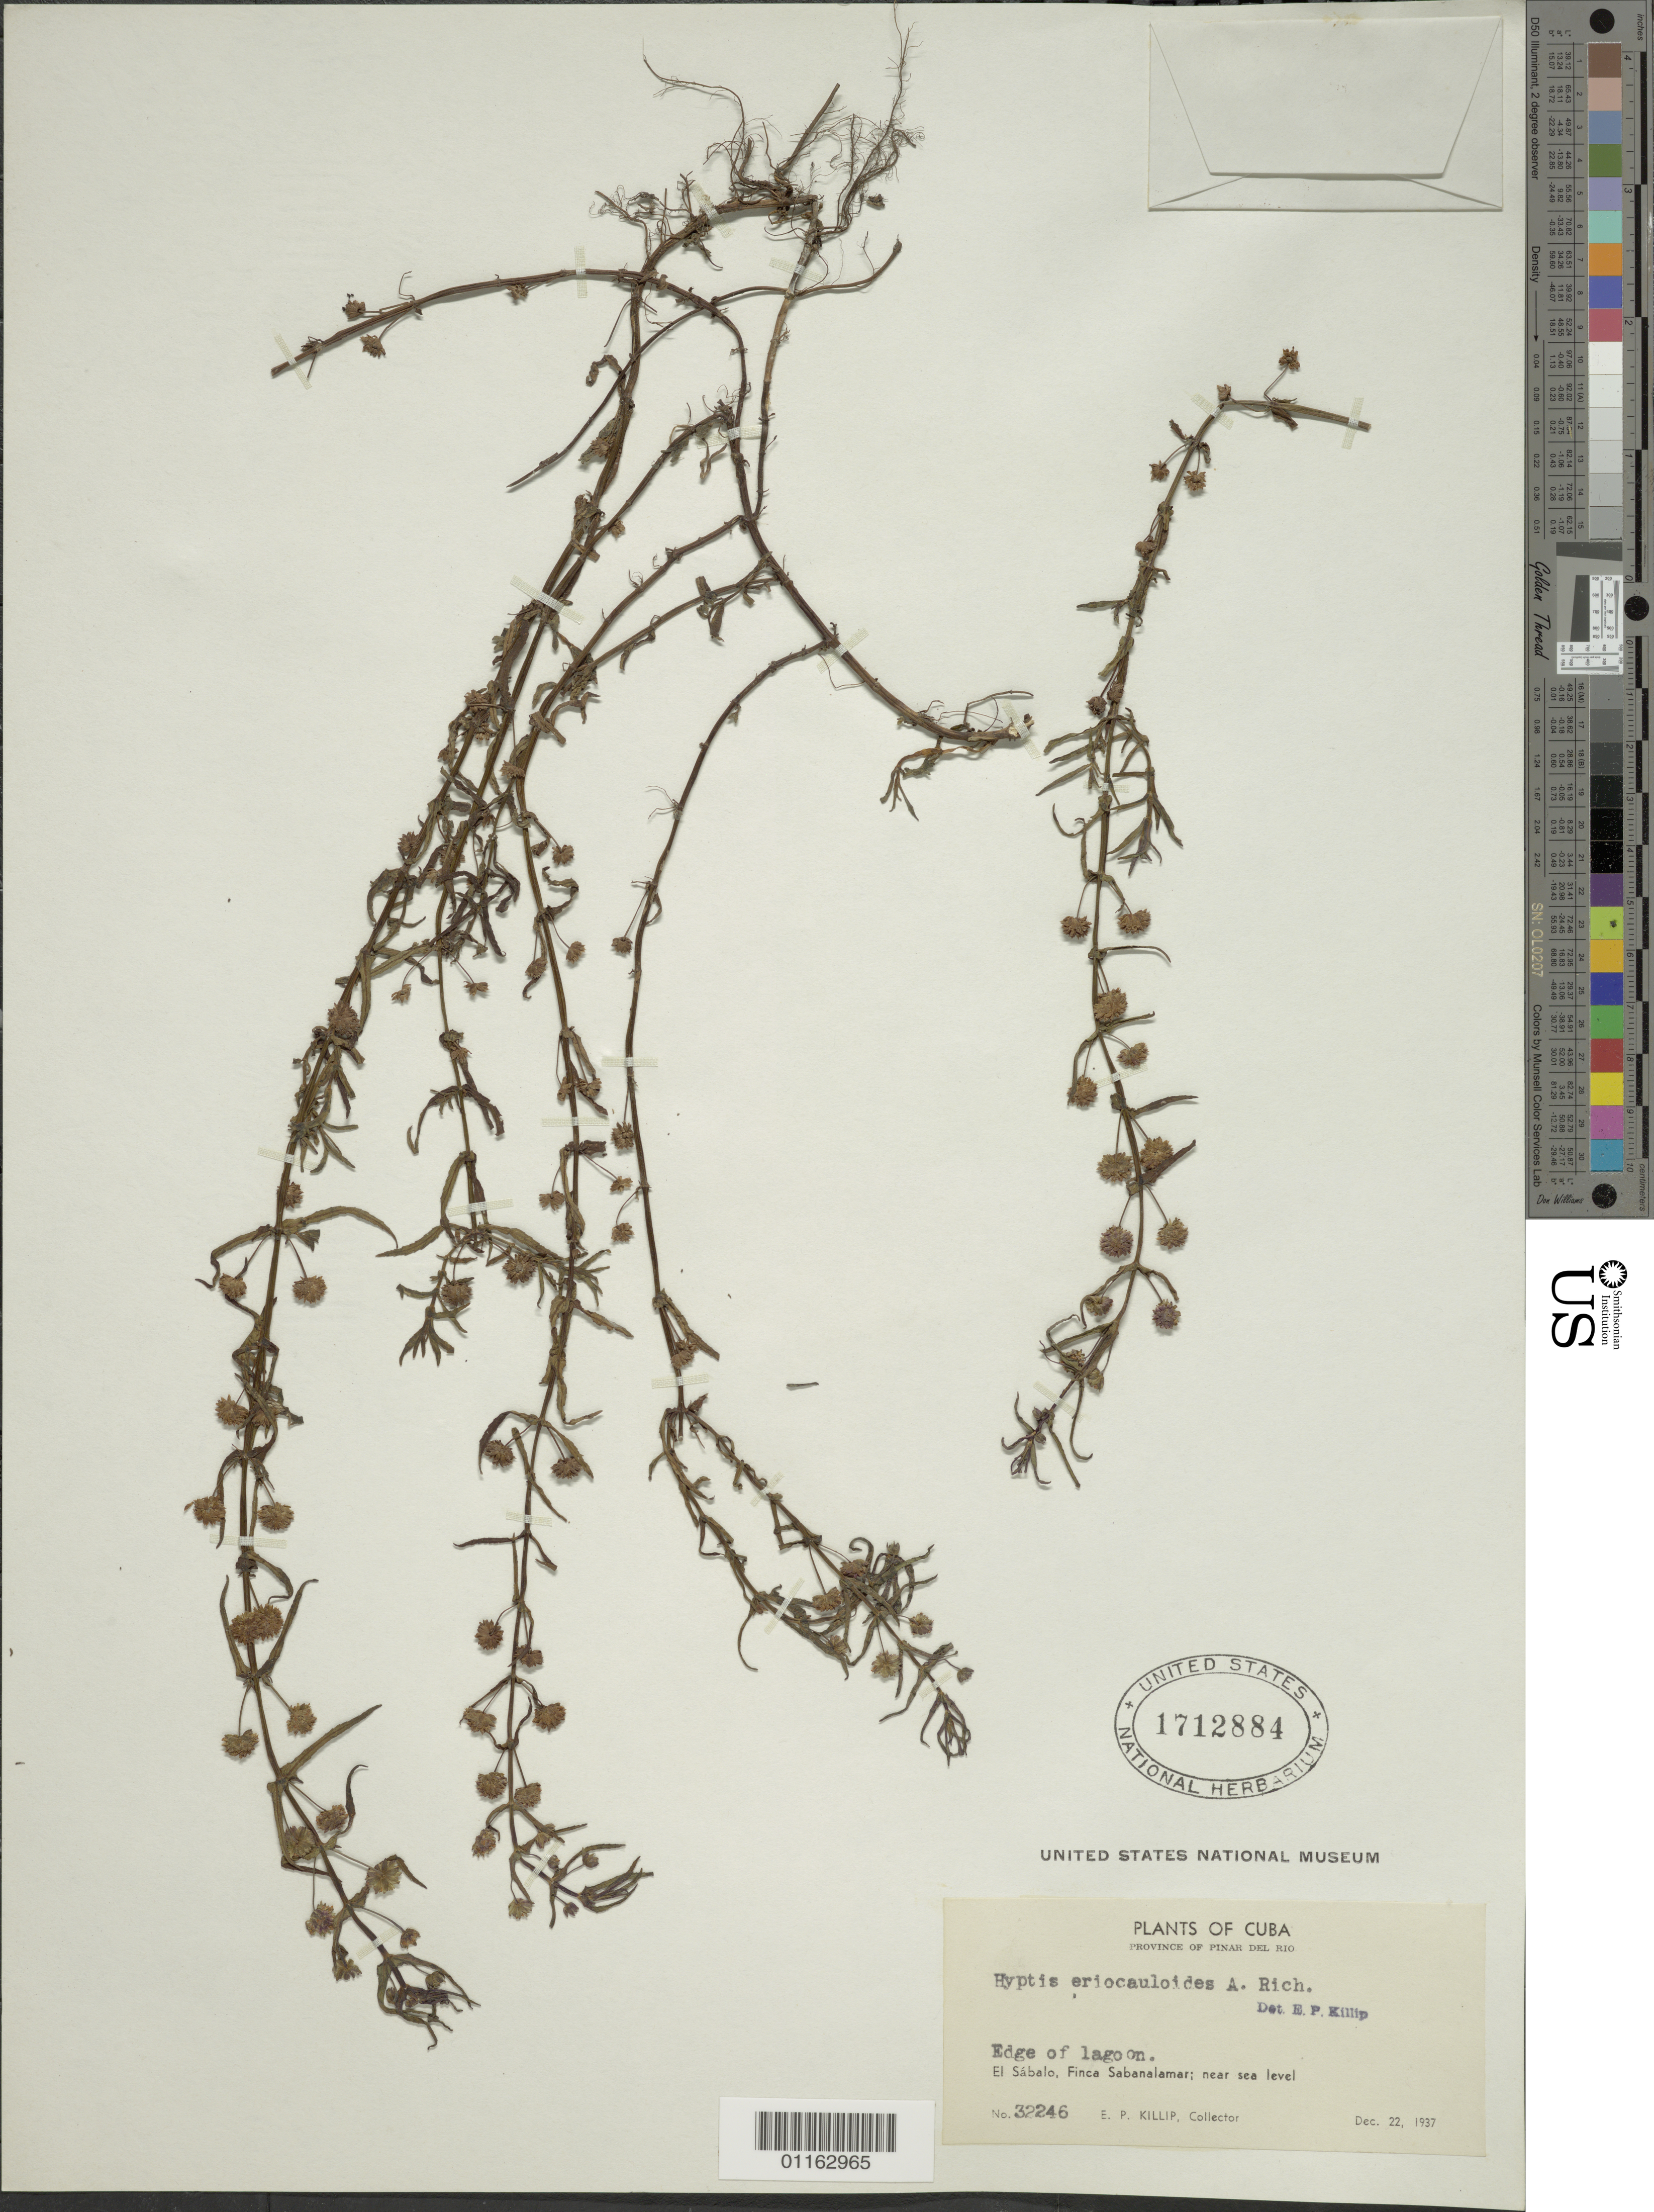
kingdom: Plantae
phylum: Tracheophyta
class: Magnoliopsida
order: Lamiales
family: Lamiaceae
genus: Hyptis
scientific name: Hyptis eriocauloides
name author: A. Rich.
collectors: E. P. Killip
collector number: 32246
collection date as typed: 22 Dec 1937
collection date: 1937-12-22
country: Cuba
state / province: Pinar del Rio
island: Cuba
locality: Edge of lagoon. El Sabalo, Fince Sabanalama; near sea level.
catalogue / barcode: US 1712884